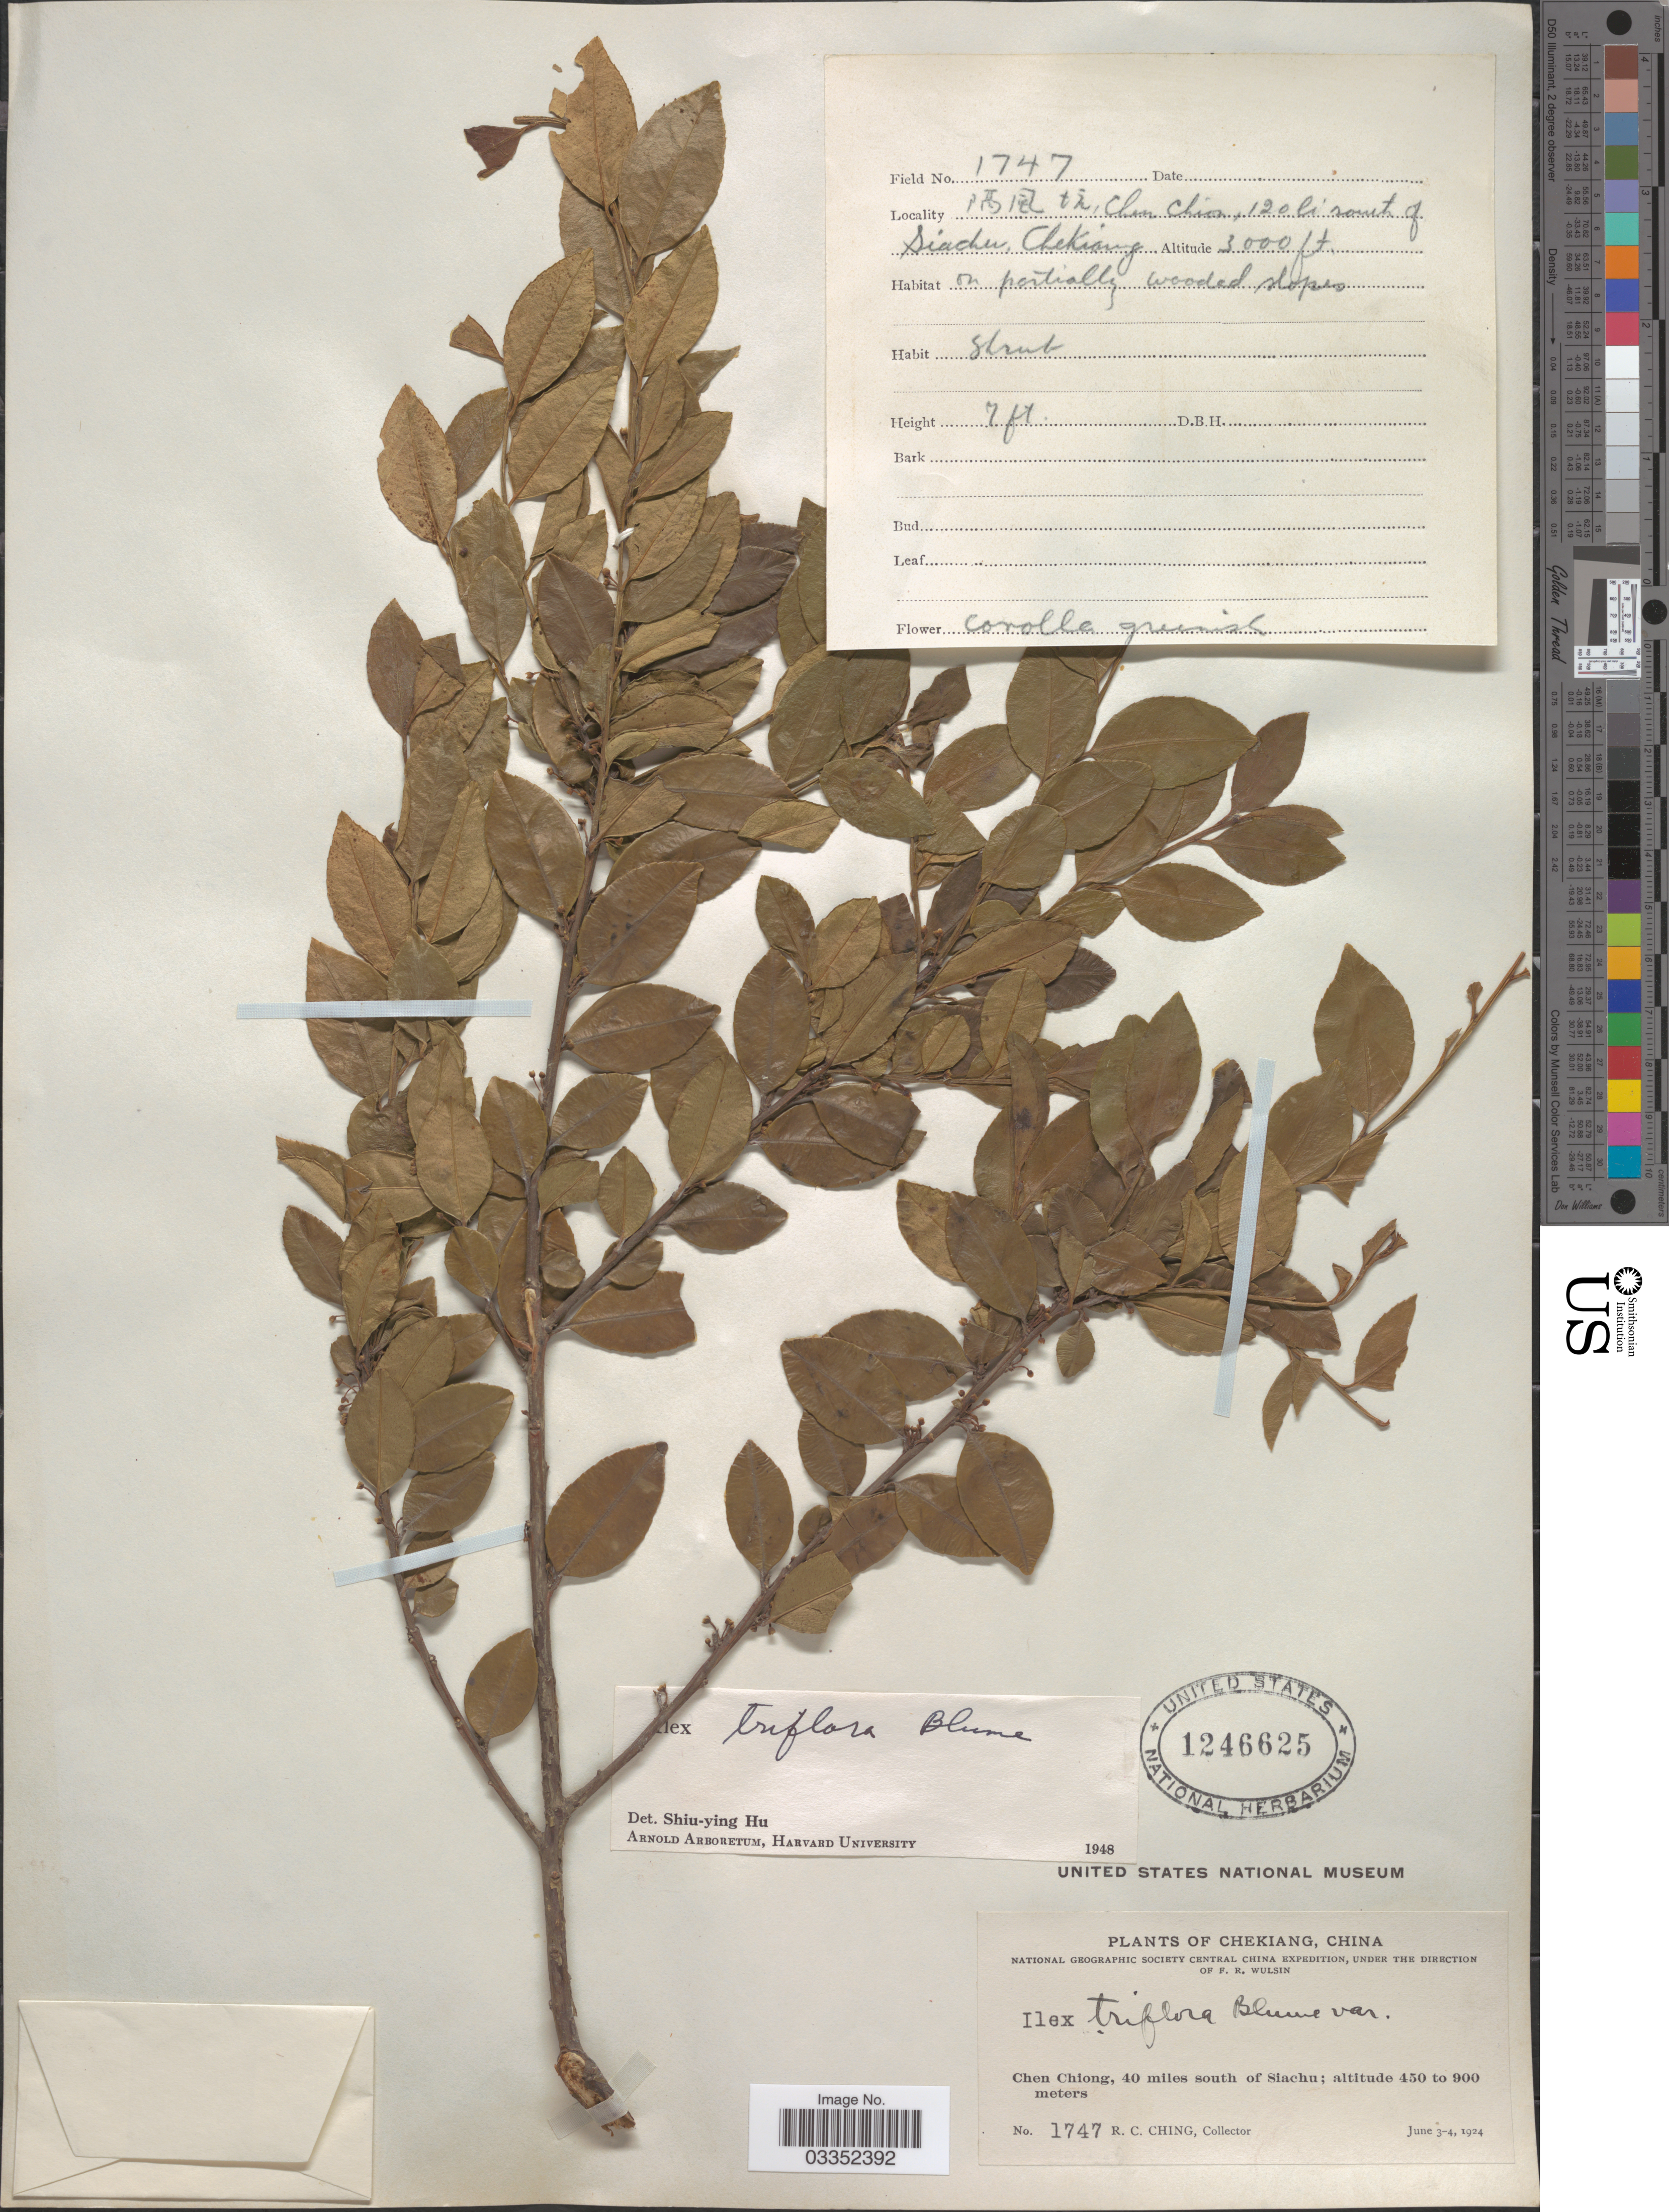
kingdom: Plantae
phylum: Tracheophyta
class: Magnoliopsida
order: Aquifoliales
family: Aquifoliaceae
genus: Ilex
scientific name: Ilex triflora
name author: Blume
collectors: R. C. Ching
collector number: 1747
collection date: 1924-06-03/1924-06-04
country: China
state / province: Zhejiang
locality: Chen Chiong, 40 miles south of Siachu, 120 li south of Siachu.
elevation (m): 914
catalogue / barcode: US 1246625